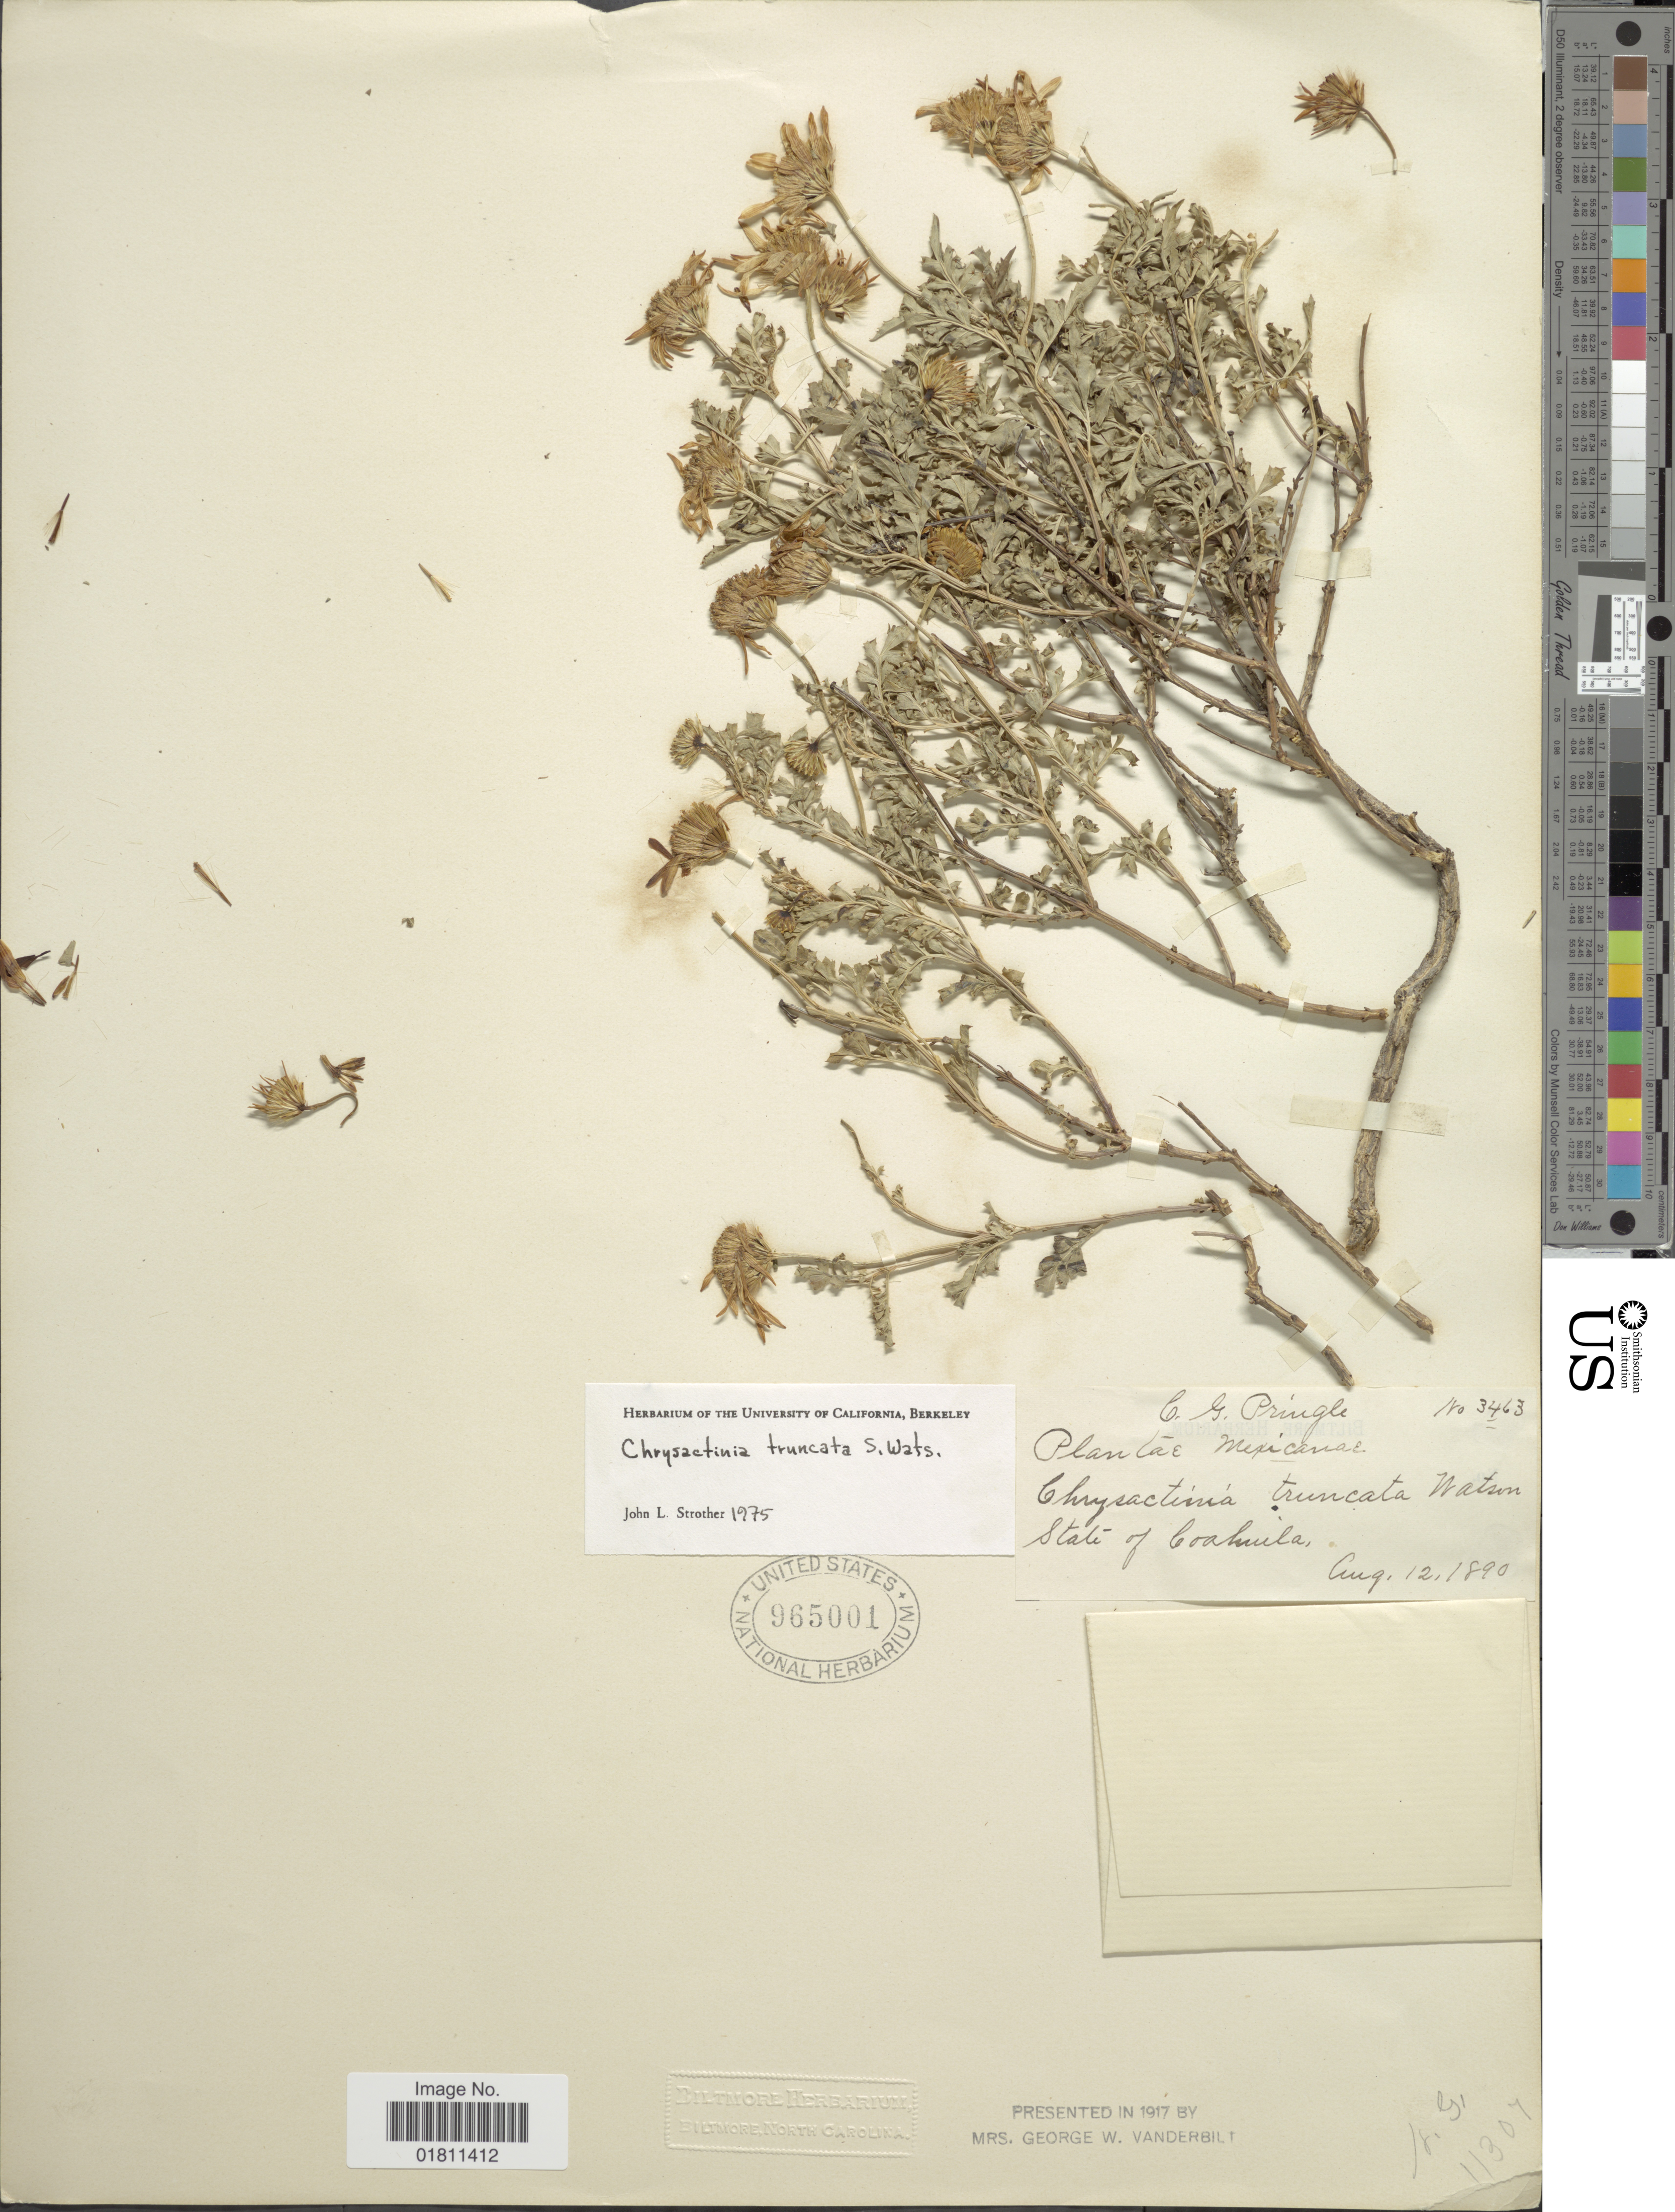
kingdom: Plantae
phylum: Tracheophyta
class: Magnoliopsida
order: Asterales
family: Asteraceae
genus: Chrysactinia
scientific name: Chrysactinia truncata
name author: S. Watson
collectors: C. G. Pringle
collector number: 3463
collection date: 1890-08-12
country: Mexico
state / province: Coahuila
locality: State of Coahuila.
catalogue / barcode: US 965001